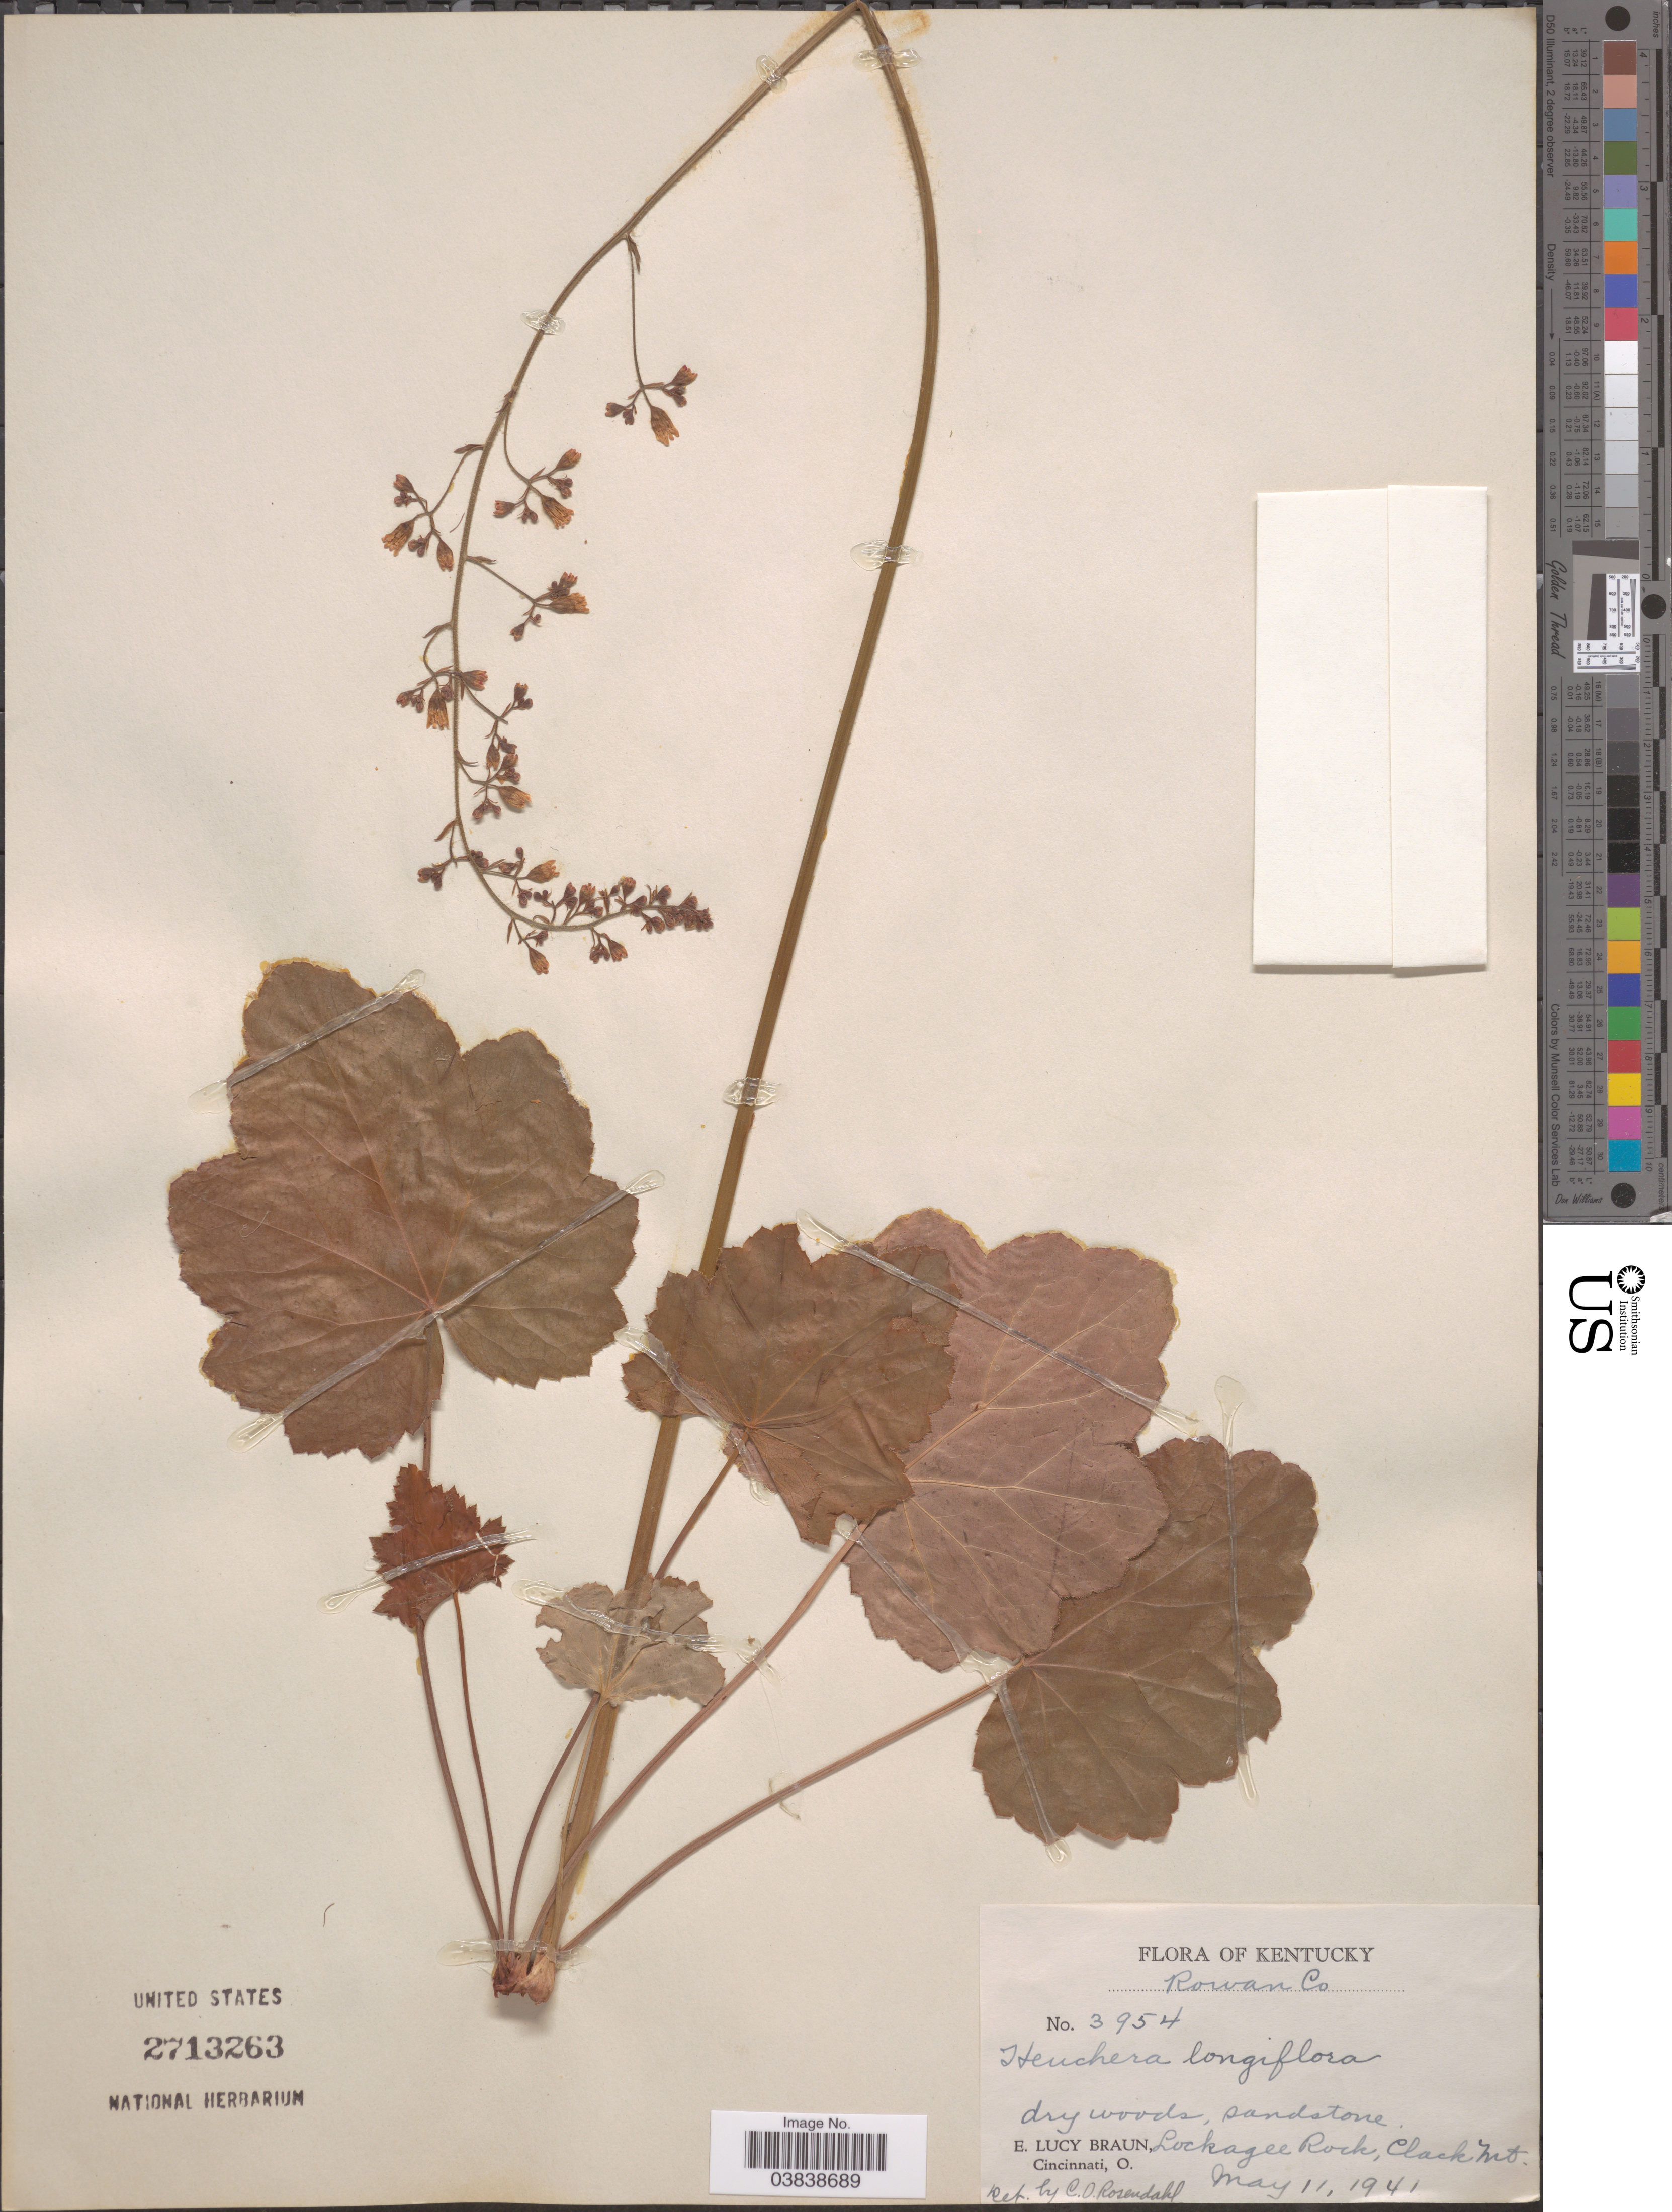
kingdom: Plantae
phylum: Tracheophyta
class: Magnoliopsida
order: Saxifragales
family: Saxifragaceae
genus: Heuchera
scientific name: Heuchera longiflora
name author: Rydb.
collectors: E. L. Braun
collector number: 3954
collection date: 1941-05-11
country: United States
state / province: Kentucky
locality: Rowan Co. Lockagee Rock, Clack Mt.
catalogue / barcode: US 2713263